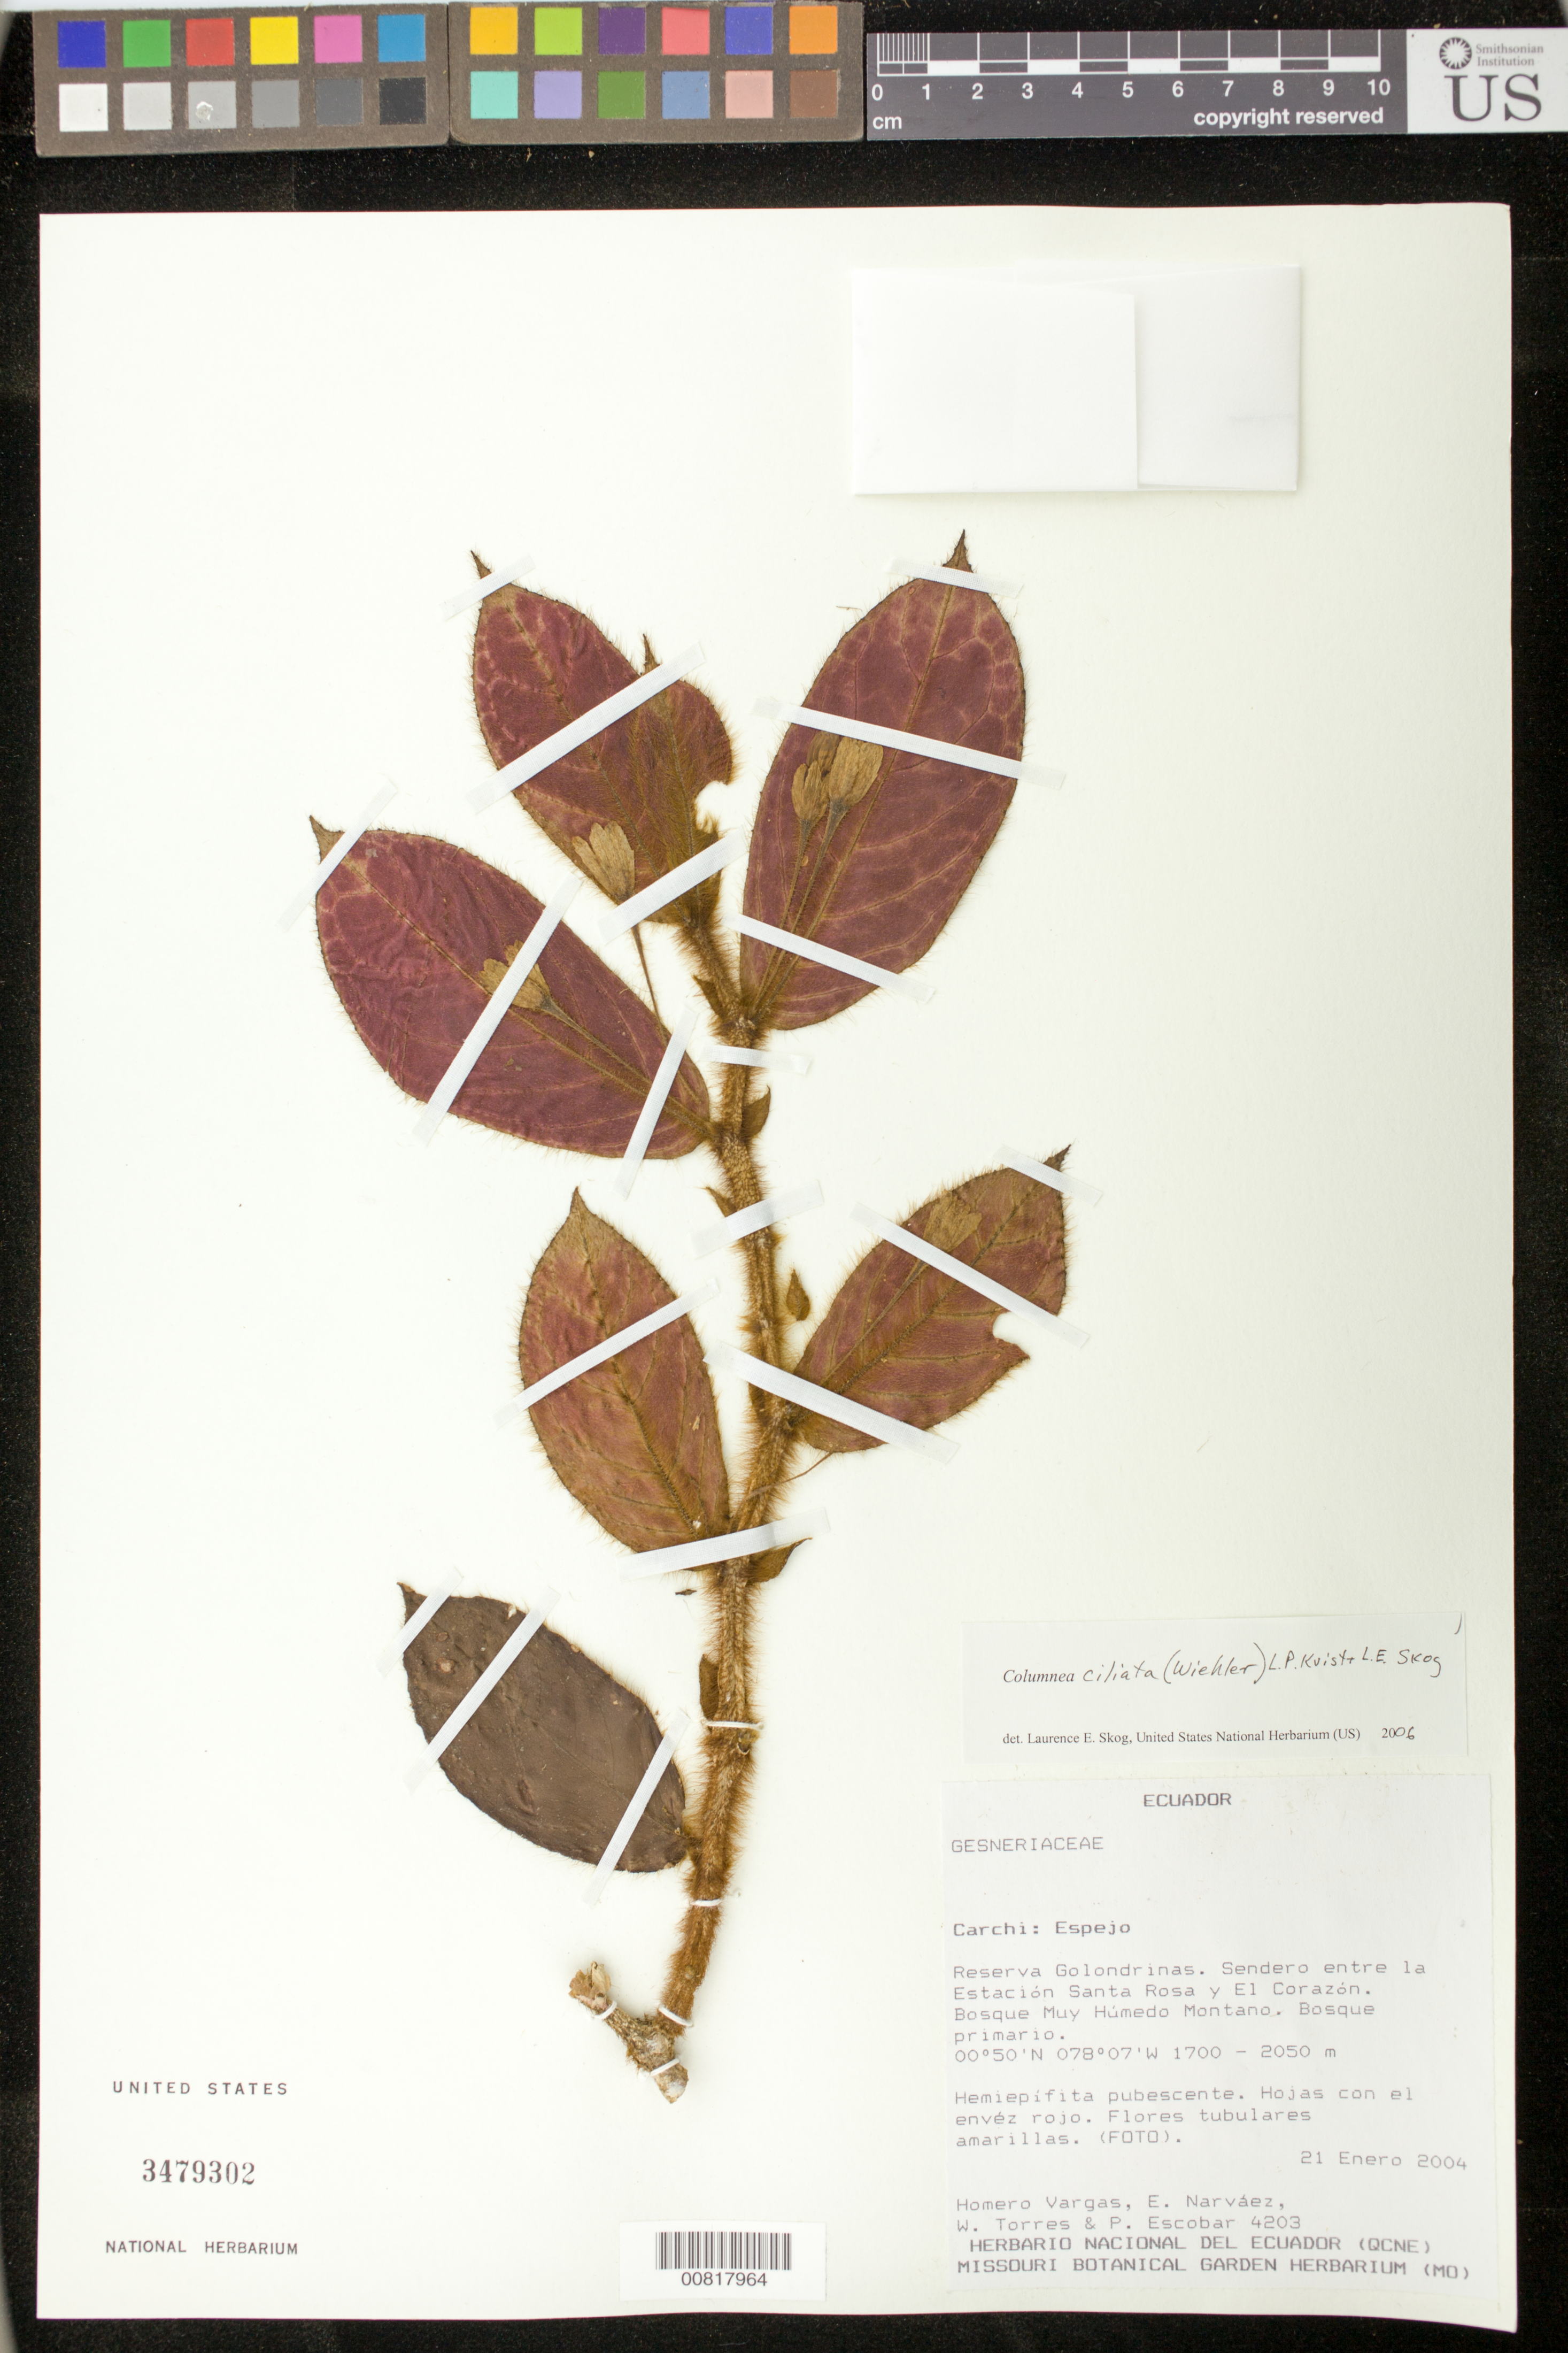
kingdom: Plantae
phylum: Tracheophyta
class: Magnoliopsida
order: Lamiales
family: Gesneriaceae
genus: Columnea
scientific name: Columnea ciliata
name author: (Wiehler) L.P. Kvist & L.E. Skog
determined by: Skog, Laurence E.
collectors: H. Vargas, E. Narváez, W. Torres & P. Escobar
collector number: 4203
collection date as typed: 21 Jan 2004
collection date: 2004-01-21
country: Ecuador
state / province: Carchi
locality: Carchi: Espejo. Reserva Golondrinas, sendero entre la Estación Santa Rosa y El Corazón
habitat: Bosque muy húmedo montano. Bosque primario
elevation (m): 1700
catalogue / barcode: US 3479302